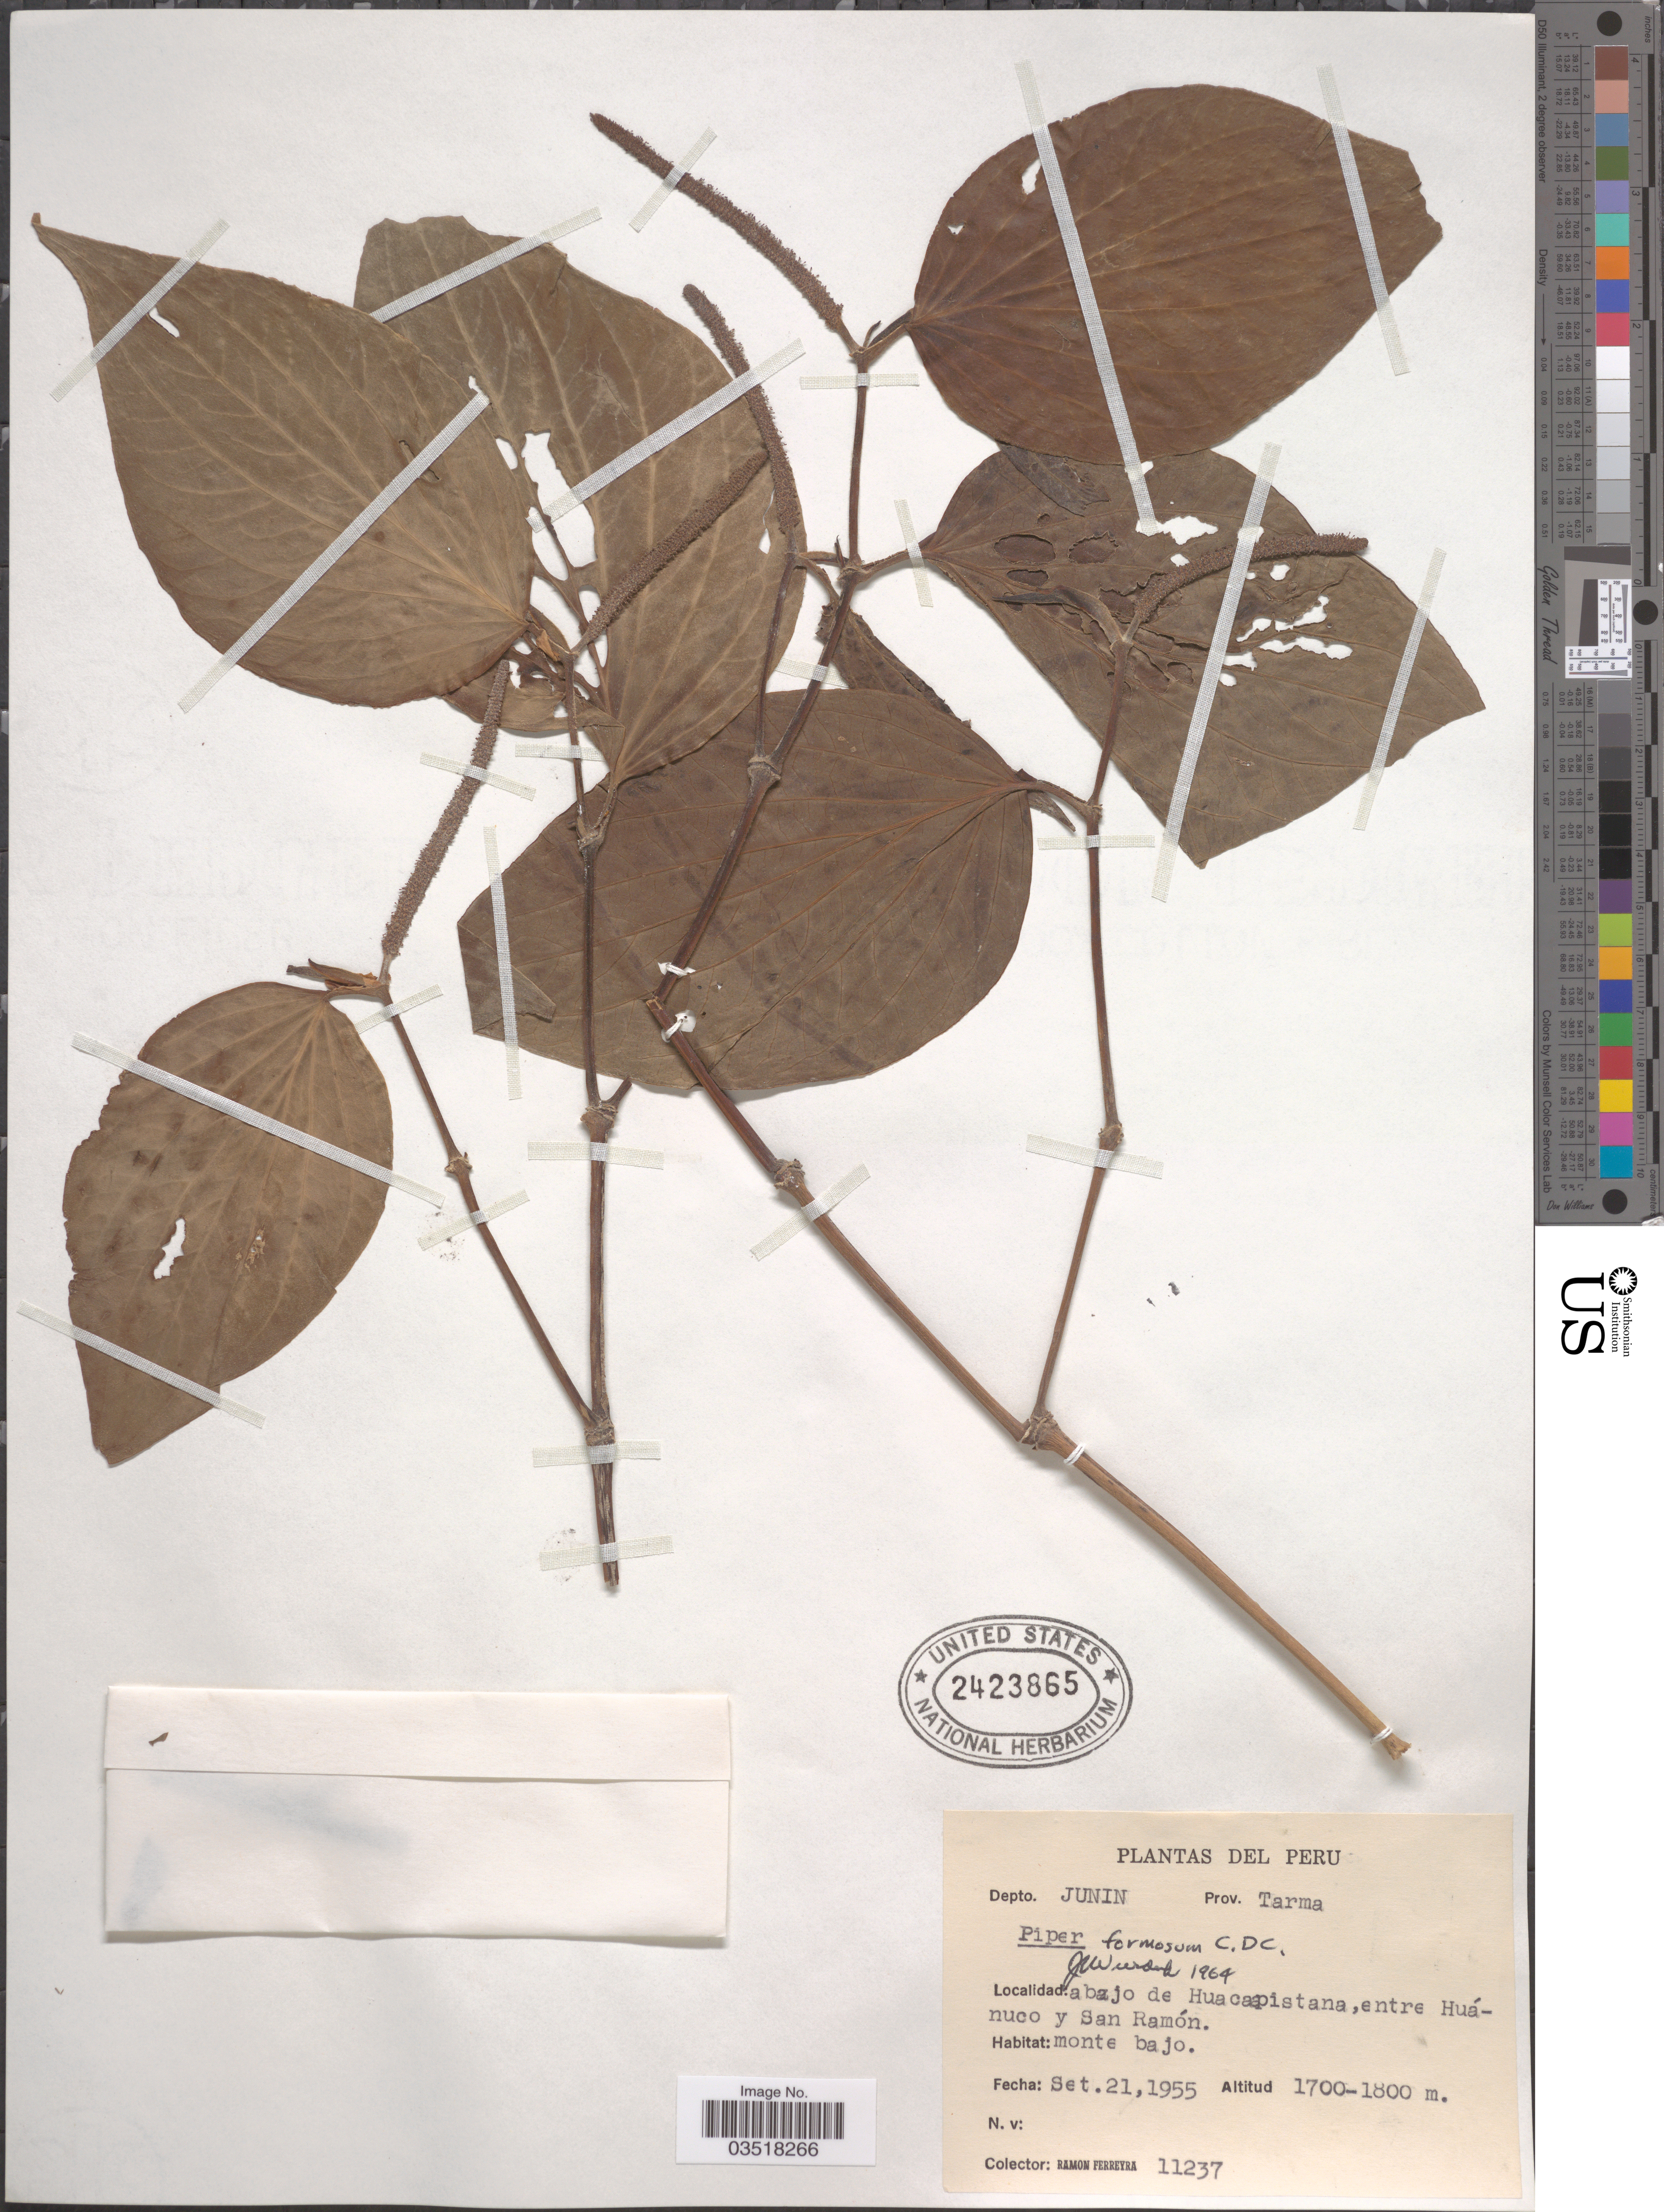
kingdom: Plantae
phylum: Tracheophyta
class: Magnoliopsida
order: Piperales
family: Piperaceae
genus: Piper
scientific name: Piper formosum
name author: C. DC.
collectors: R. A. Ferreyra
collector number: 11237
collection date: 1955-09-21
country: Peru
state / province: Junín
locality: Depto. Junin. Prov. Tarma. Abajo de Huacapistana, entre Tarma y San Ramón.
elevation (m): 1700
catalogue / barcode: US 2423865